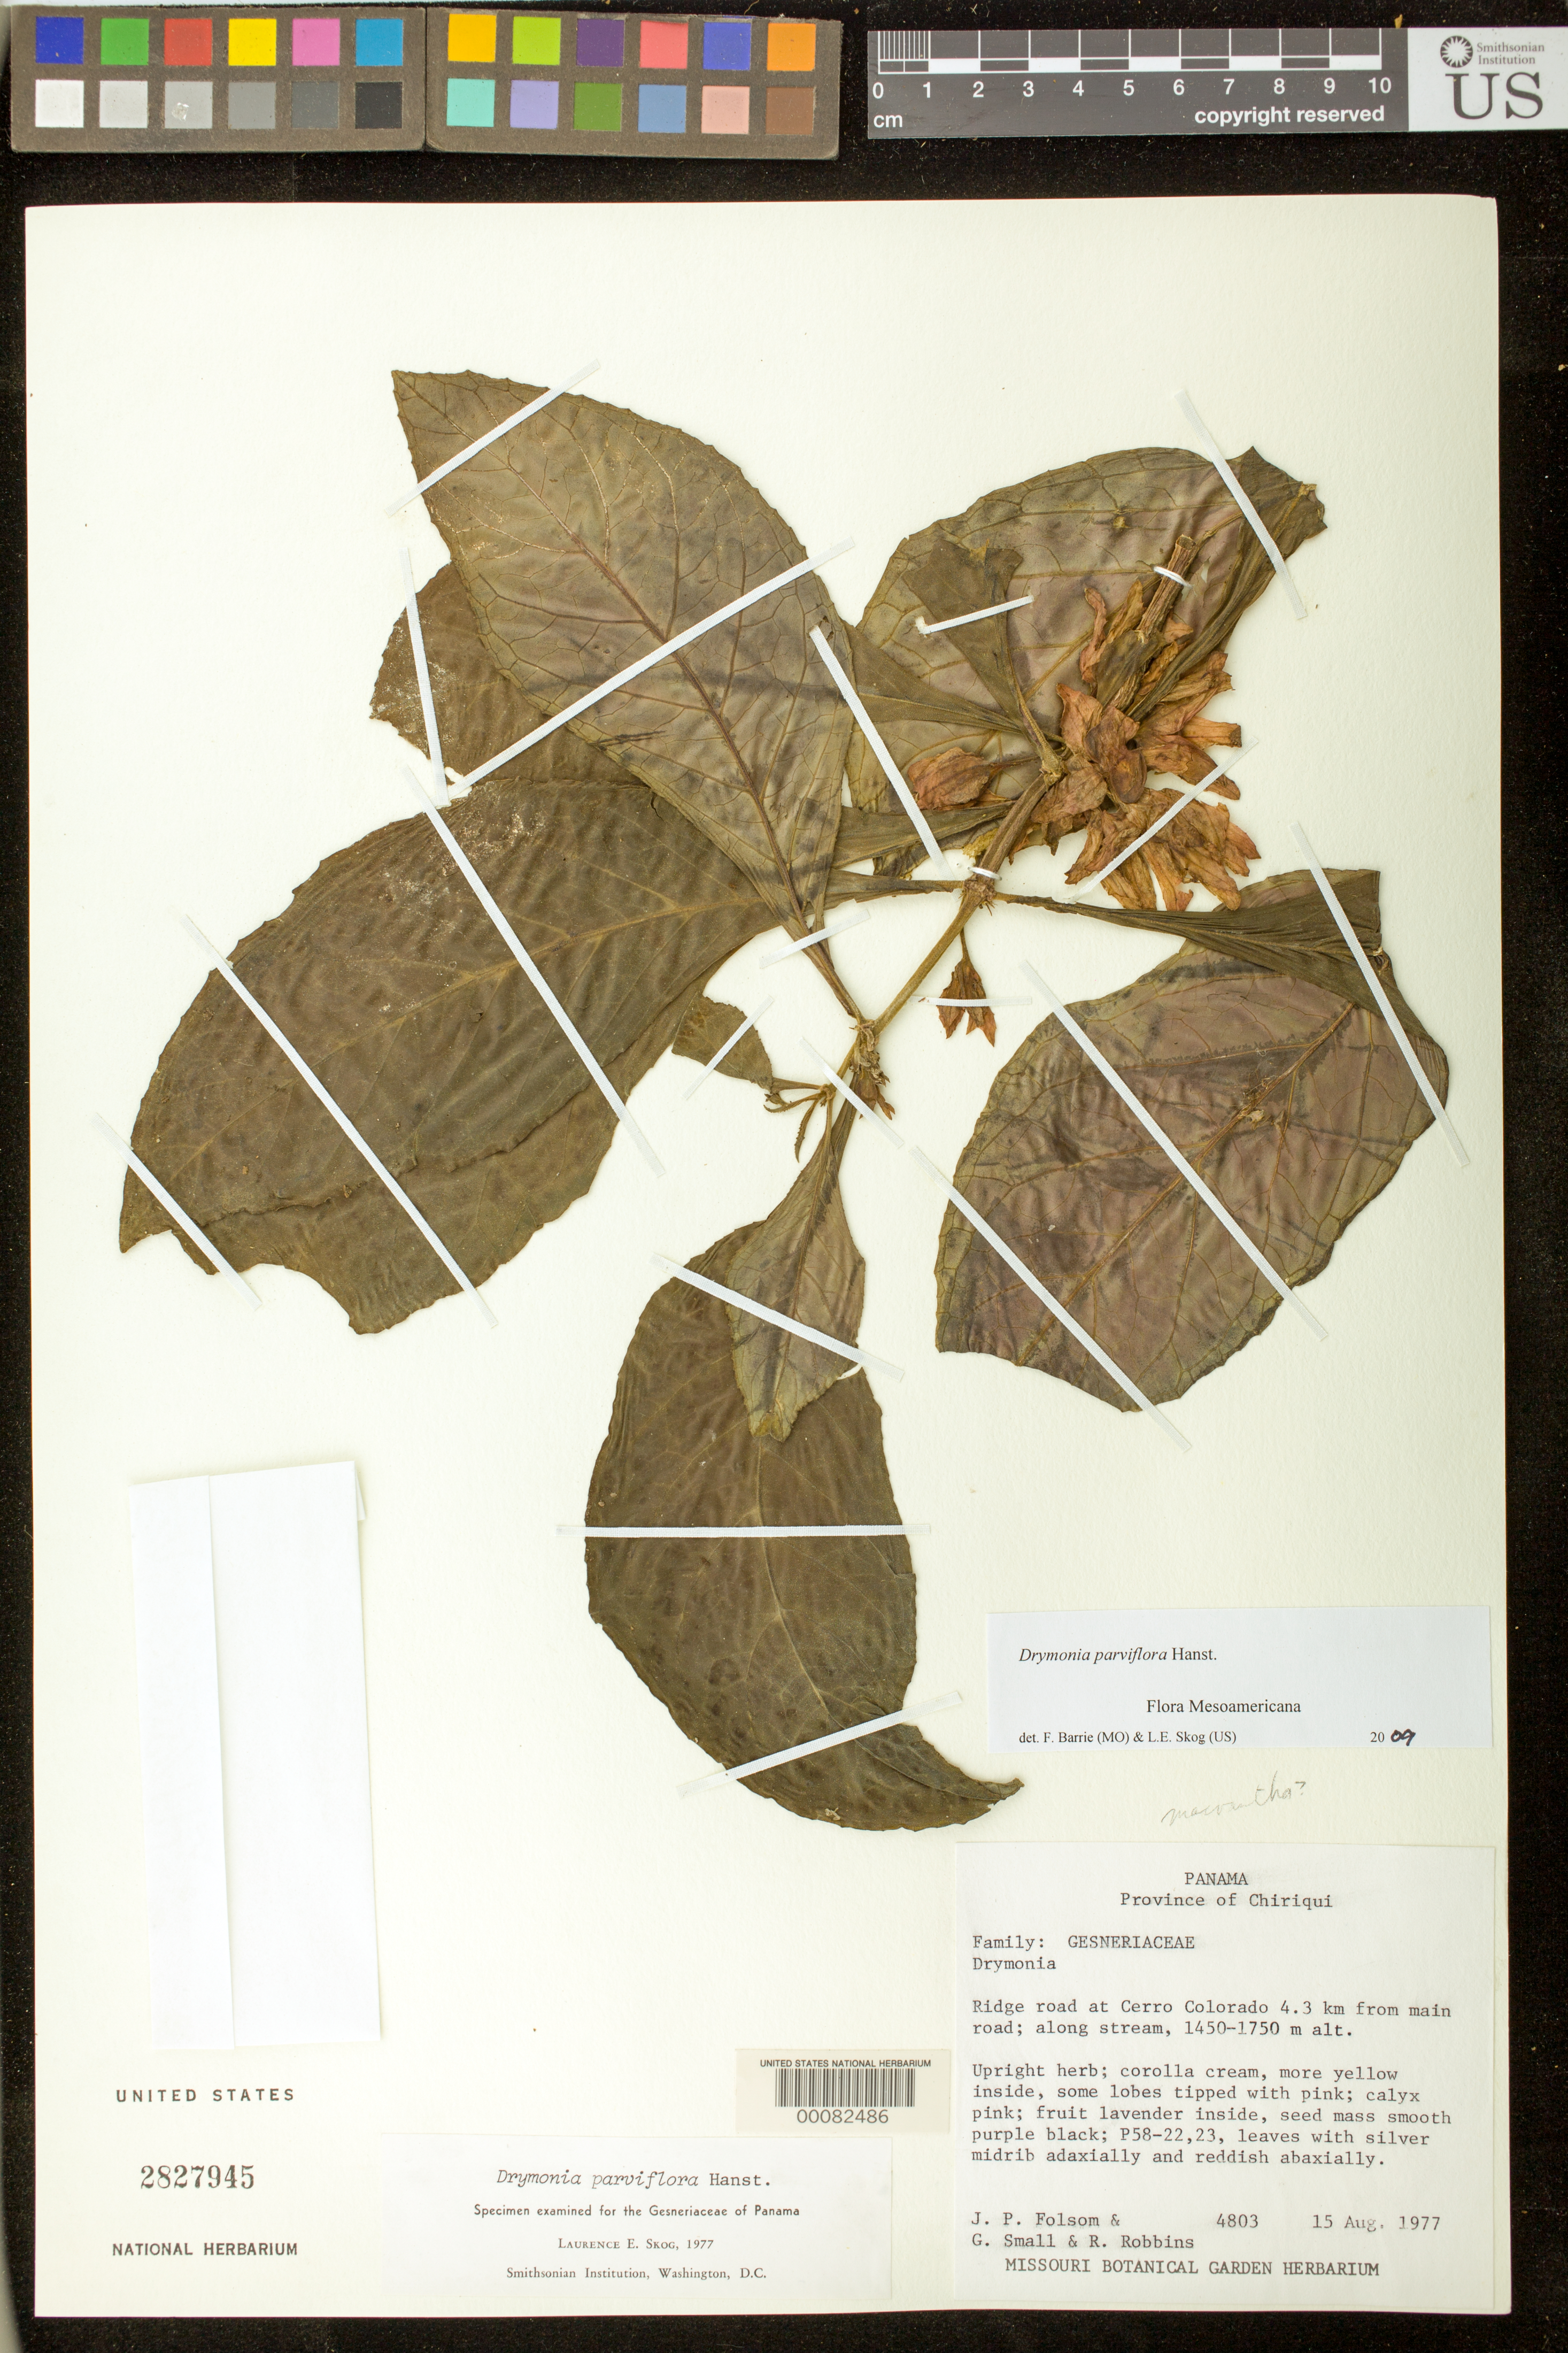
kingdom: Plantae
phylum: Tracheophyta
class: Magnoliopsida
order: Lamiales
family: Gesneriaceae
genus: Drymonia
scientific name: Drymonia parviflora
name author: Hanst.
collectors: J. P. Folsom, G. Small & R. Robbins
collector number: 4803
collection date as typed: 15 Aug 1977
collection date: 1977-08-15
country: Panama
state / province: Chiriquí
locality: Ridge road at Cerro Colorado 4.3 km from main road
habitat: Along stream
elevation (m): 1450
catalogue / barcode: US 2827945